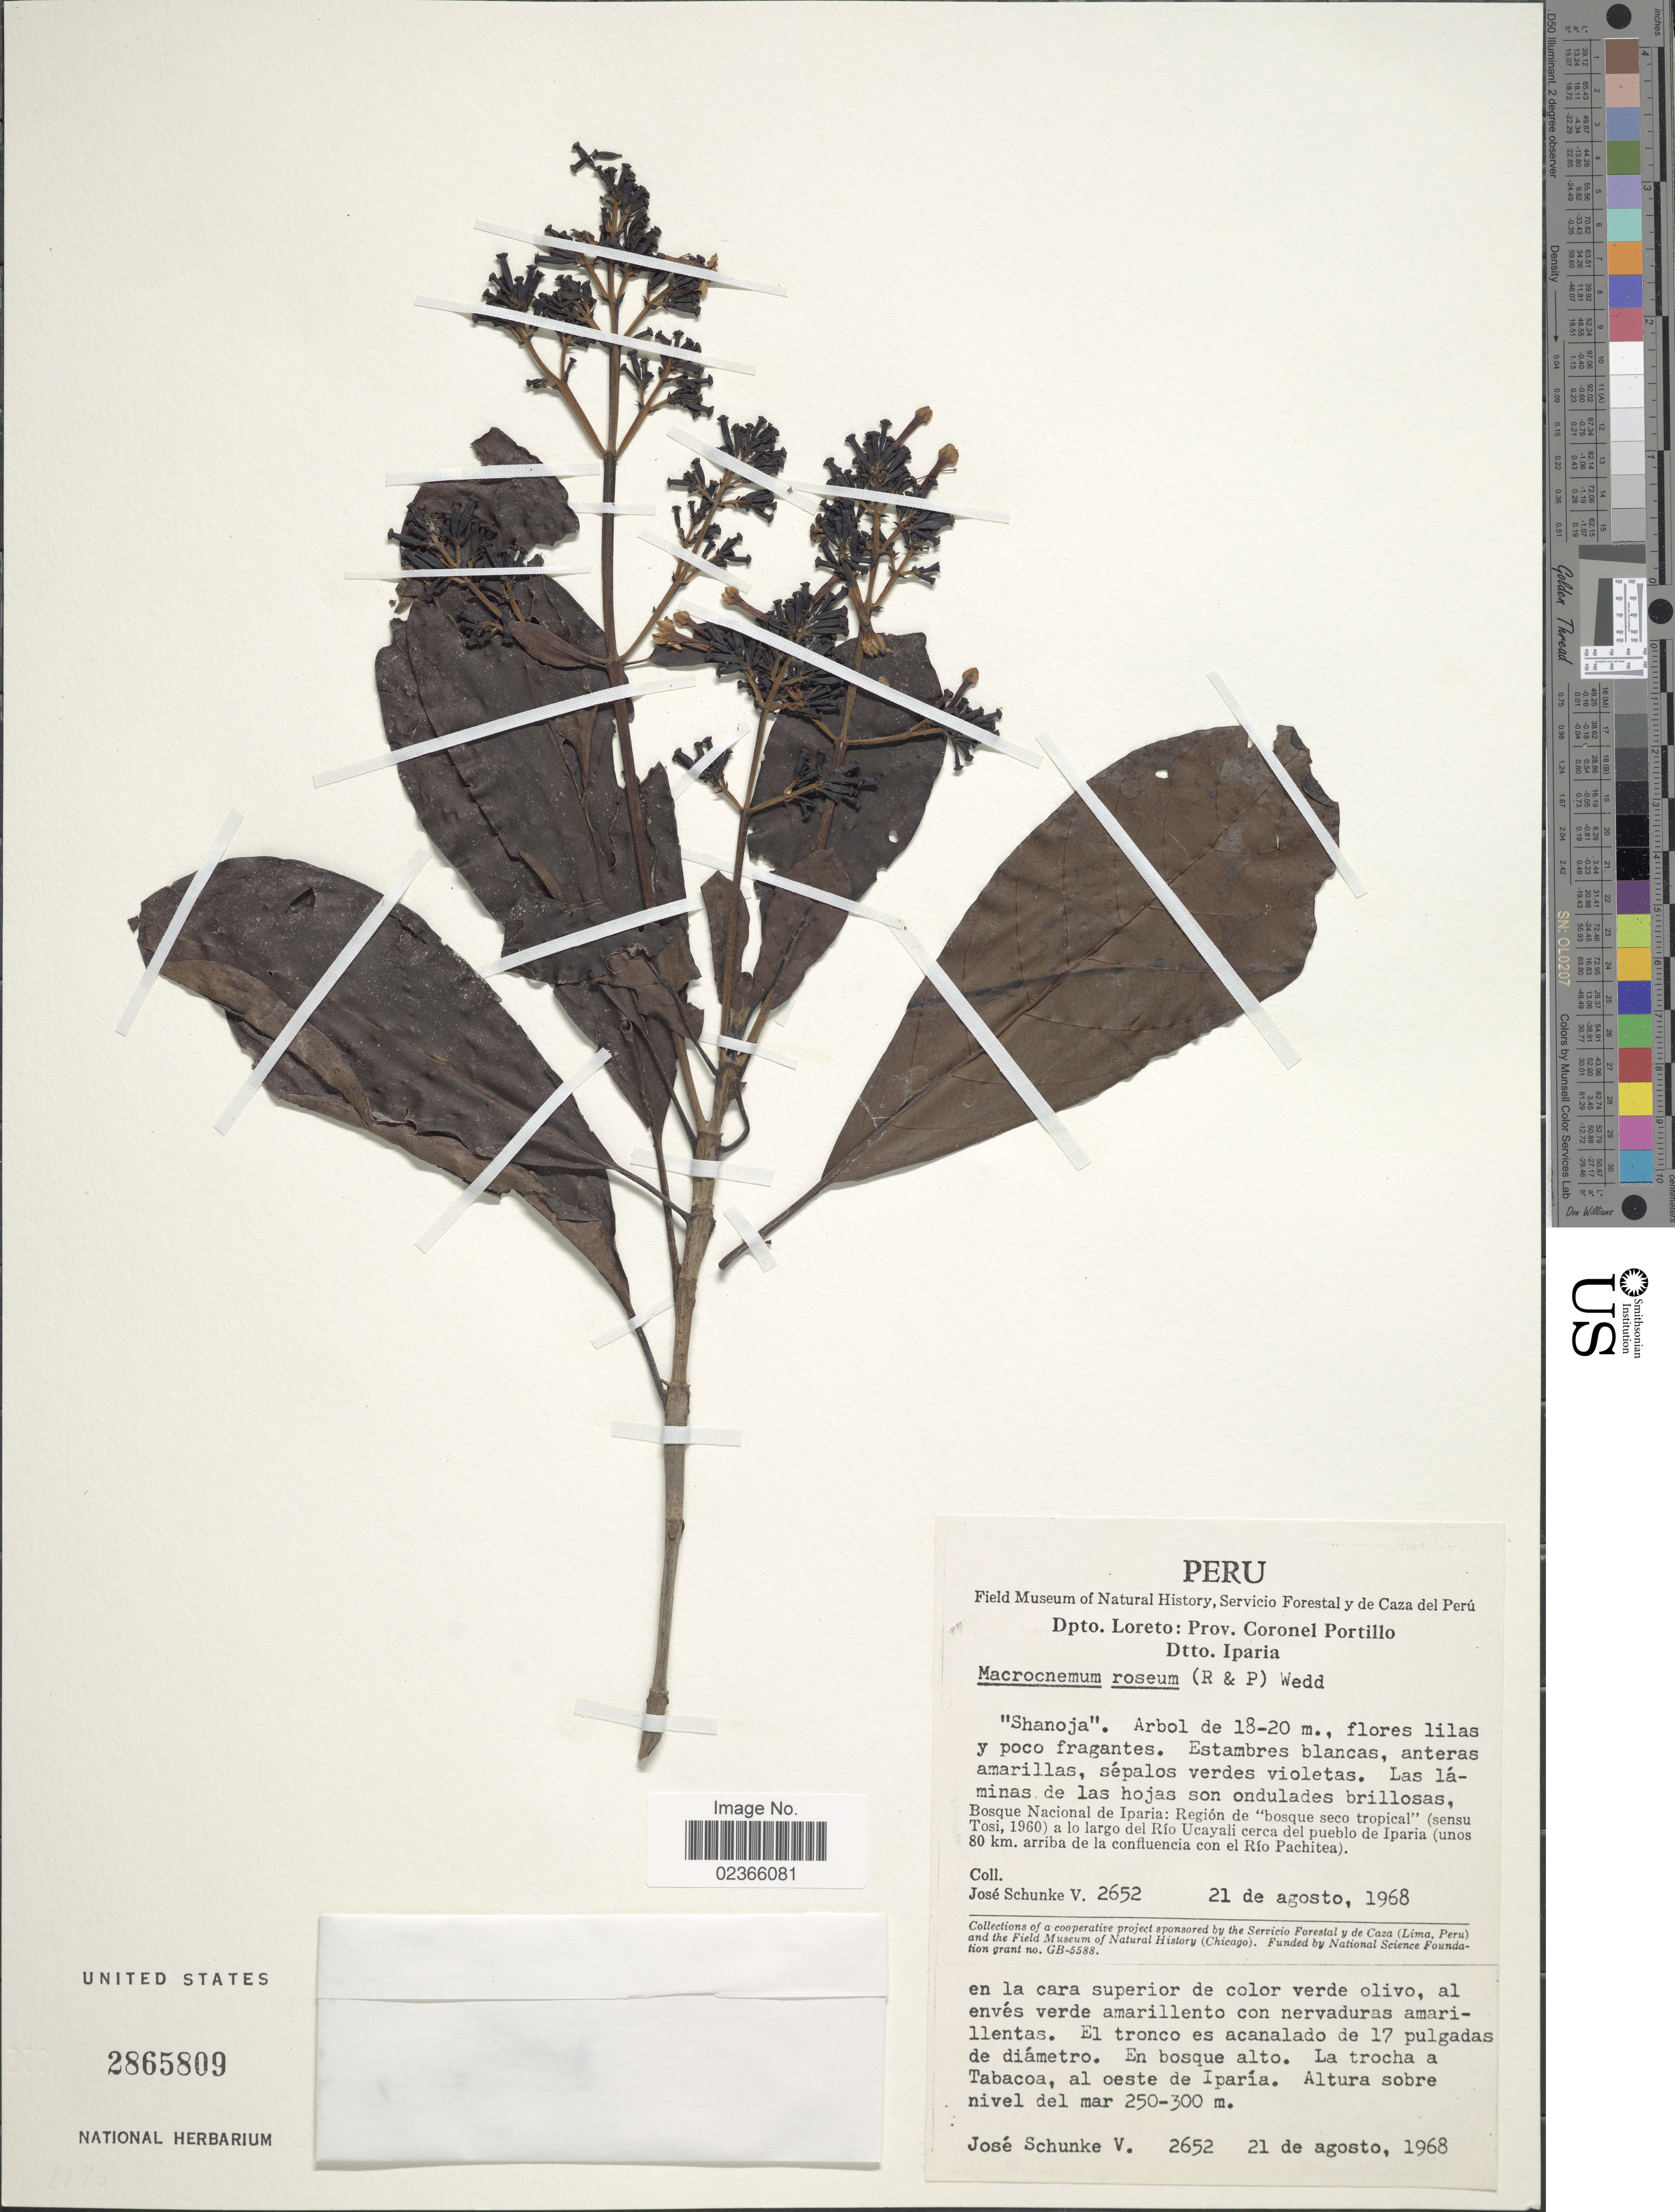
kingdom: Plantae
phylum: Tracheophyta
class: Magnoliopsida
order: Gentianales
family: Rubiaceae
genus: Macrocnemum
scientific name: Macrocnemum roseum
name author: (Ruiz & Pav.) Wedd.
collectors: J. Schunke Vigo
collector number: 2652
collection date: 1968-08-21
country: Peru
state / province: Loreto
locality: Dpto. Loret: Prov. Coronel Portillo, Dtto. Iparia. Las laminas de las hojas son ondulades brillosas. Bosque Nacional de Iparia: Region de "bosque seco tropical" a lo largo del Rio Ucayali cerca del pueblo de Iparia (unos 80 kms, Arriba de la confluencia con el Rio Pachitea). La trocha a Tabacoa, al oest de Iparia.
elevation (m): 250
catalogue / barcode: US 2865809